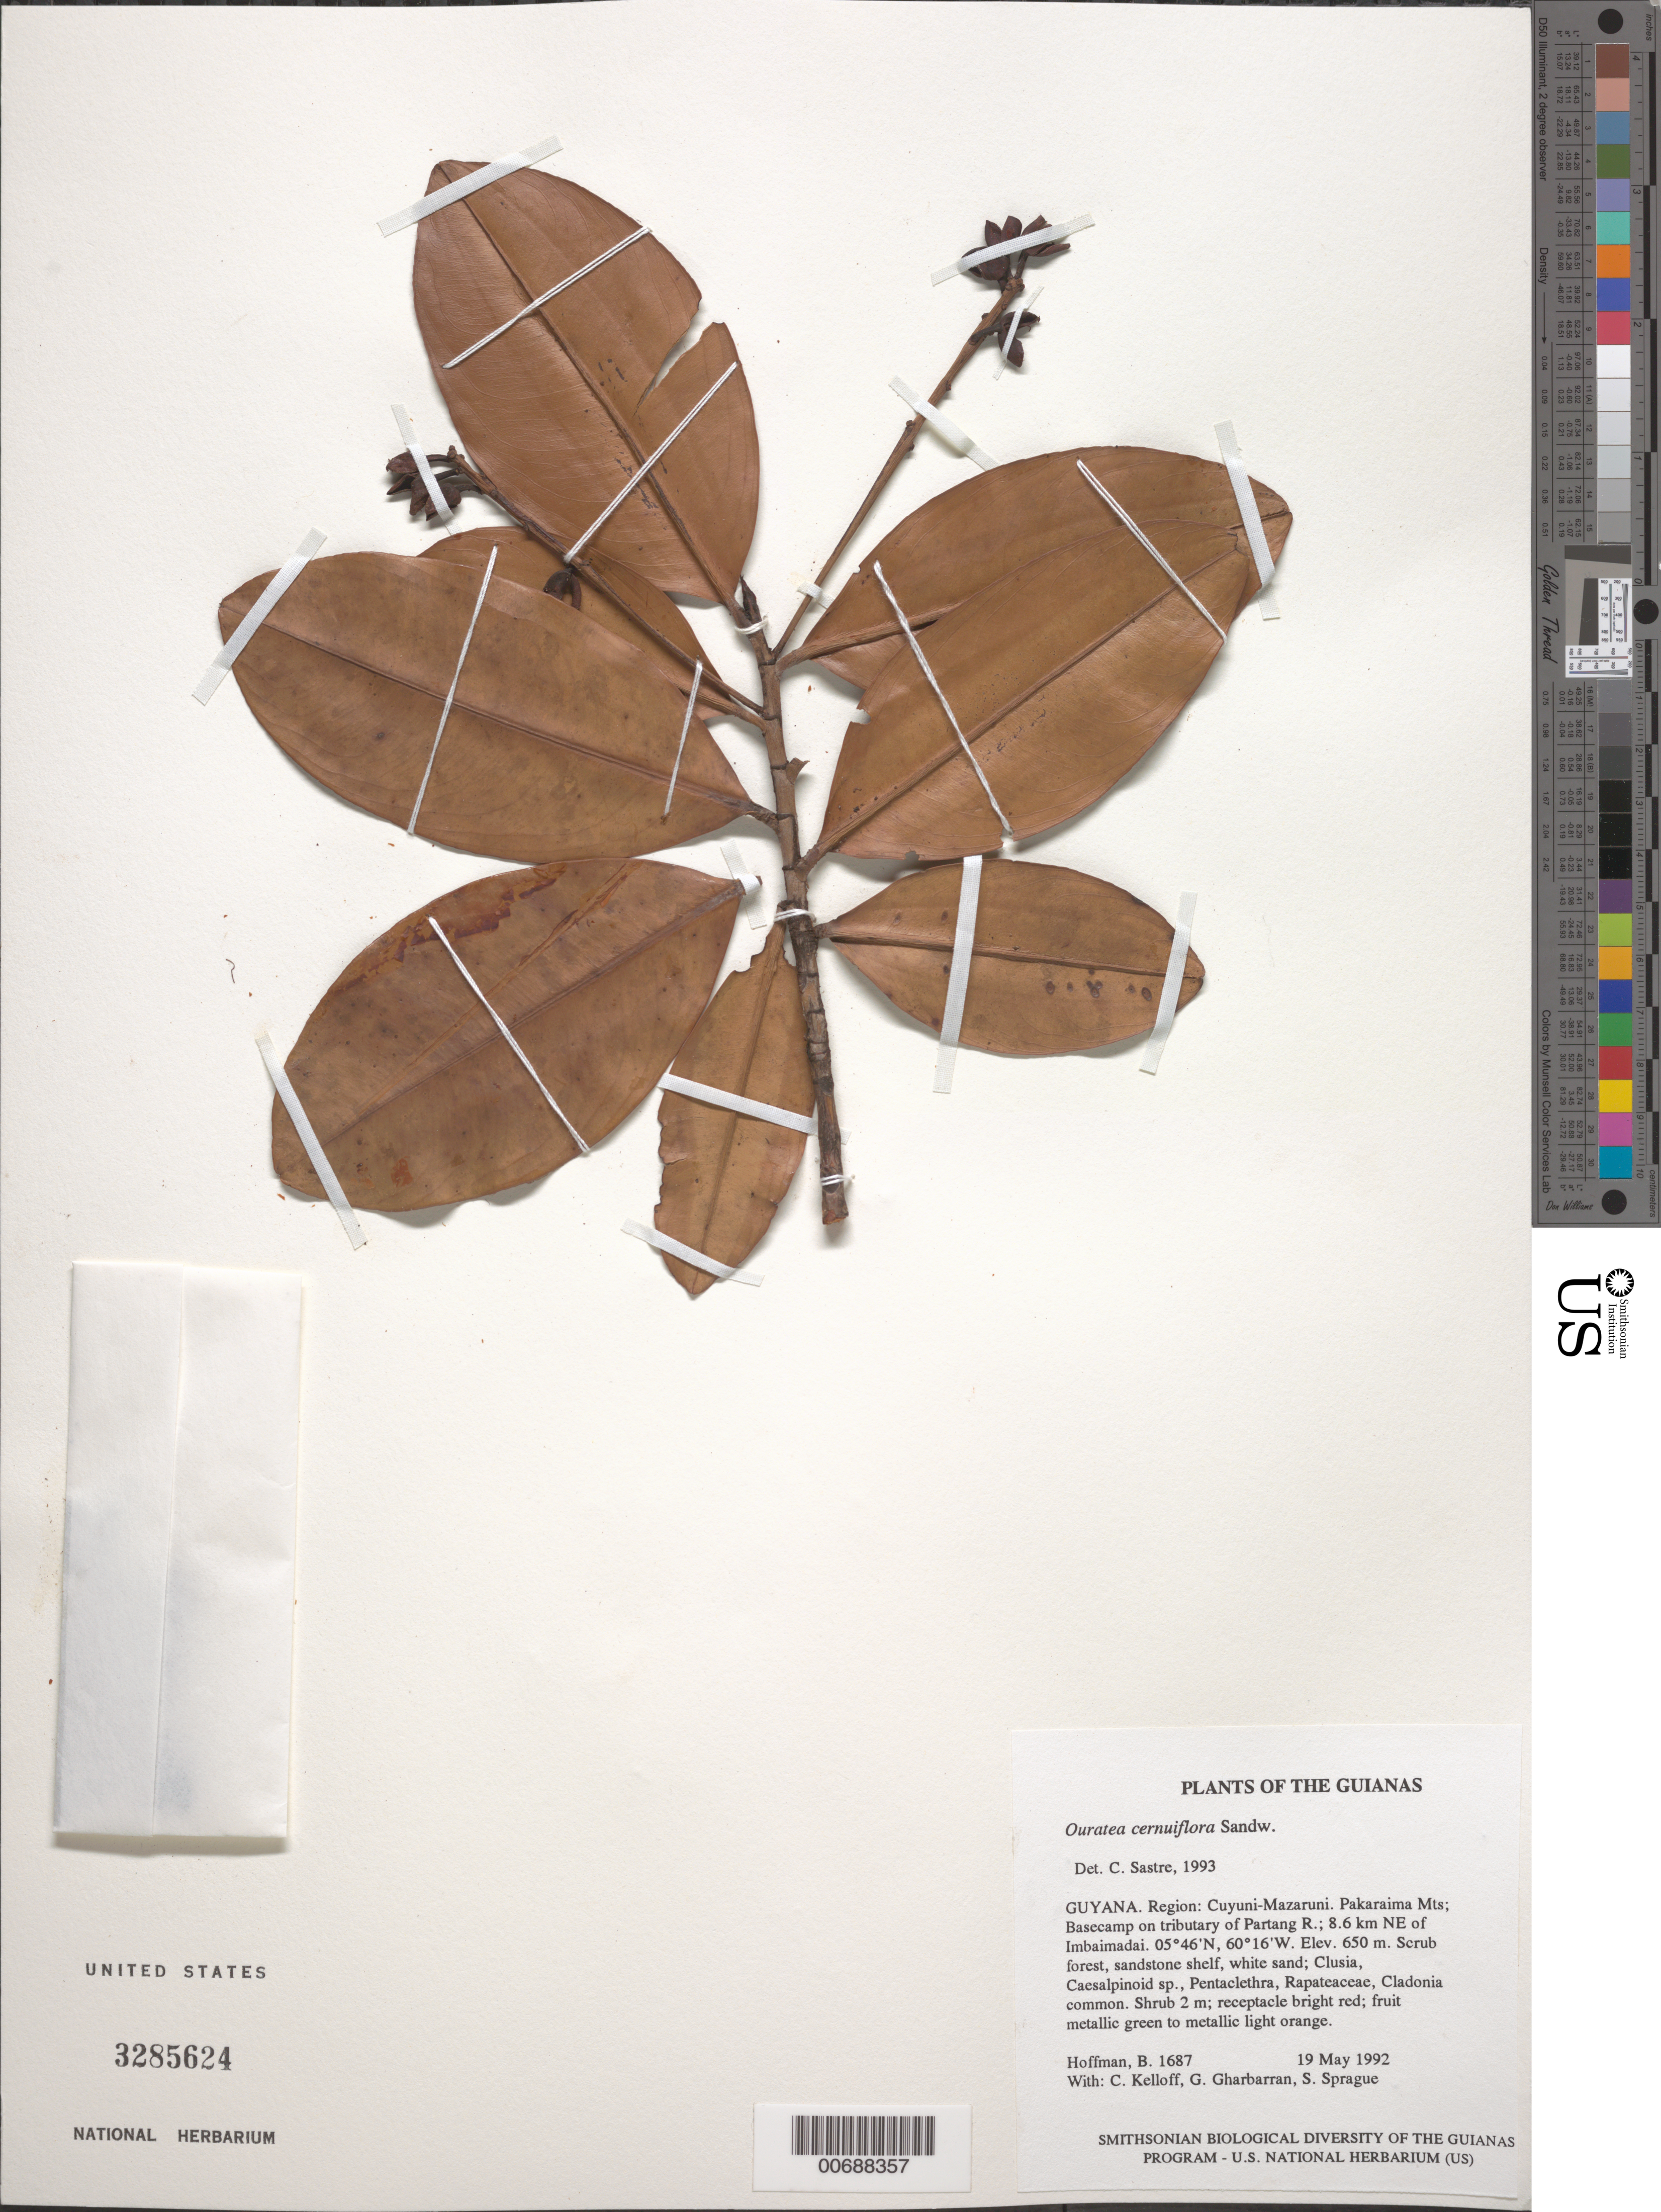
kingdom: Plantae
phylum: Tracheophyta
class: Magnoliopsida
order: Malpighiales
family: Ochnaceae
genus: Ouratea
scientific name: Ouratea cernuiflora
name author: Sandwith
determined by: Sastre, C. H. L.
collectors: B. Hoffman, C. L. Kelloff, G. Gharbarran & S. Sprague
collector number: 1687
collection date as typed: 19 May 1992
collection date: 1992-05-19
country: Guyana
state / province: Cuyuni-Mazaruni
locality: Pakaraima Mts; basecamp on tributary of Partang River; 8.6 km NE of Imbaimadai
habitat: Scrub forest, sandstone shelf, white sand; Clusia, Caesalpinoid sp., Pentaclethra, Rapateaceae, Cladonia common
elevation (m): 650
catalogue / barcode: US 3285624